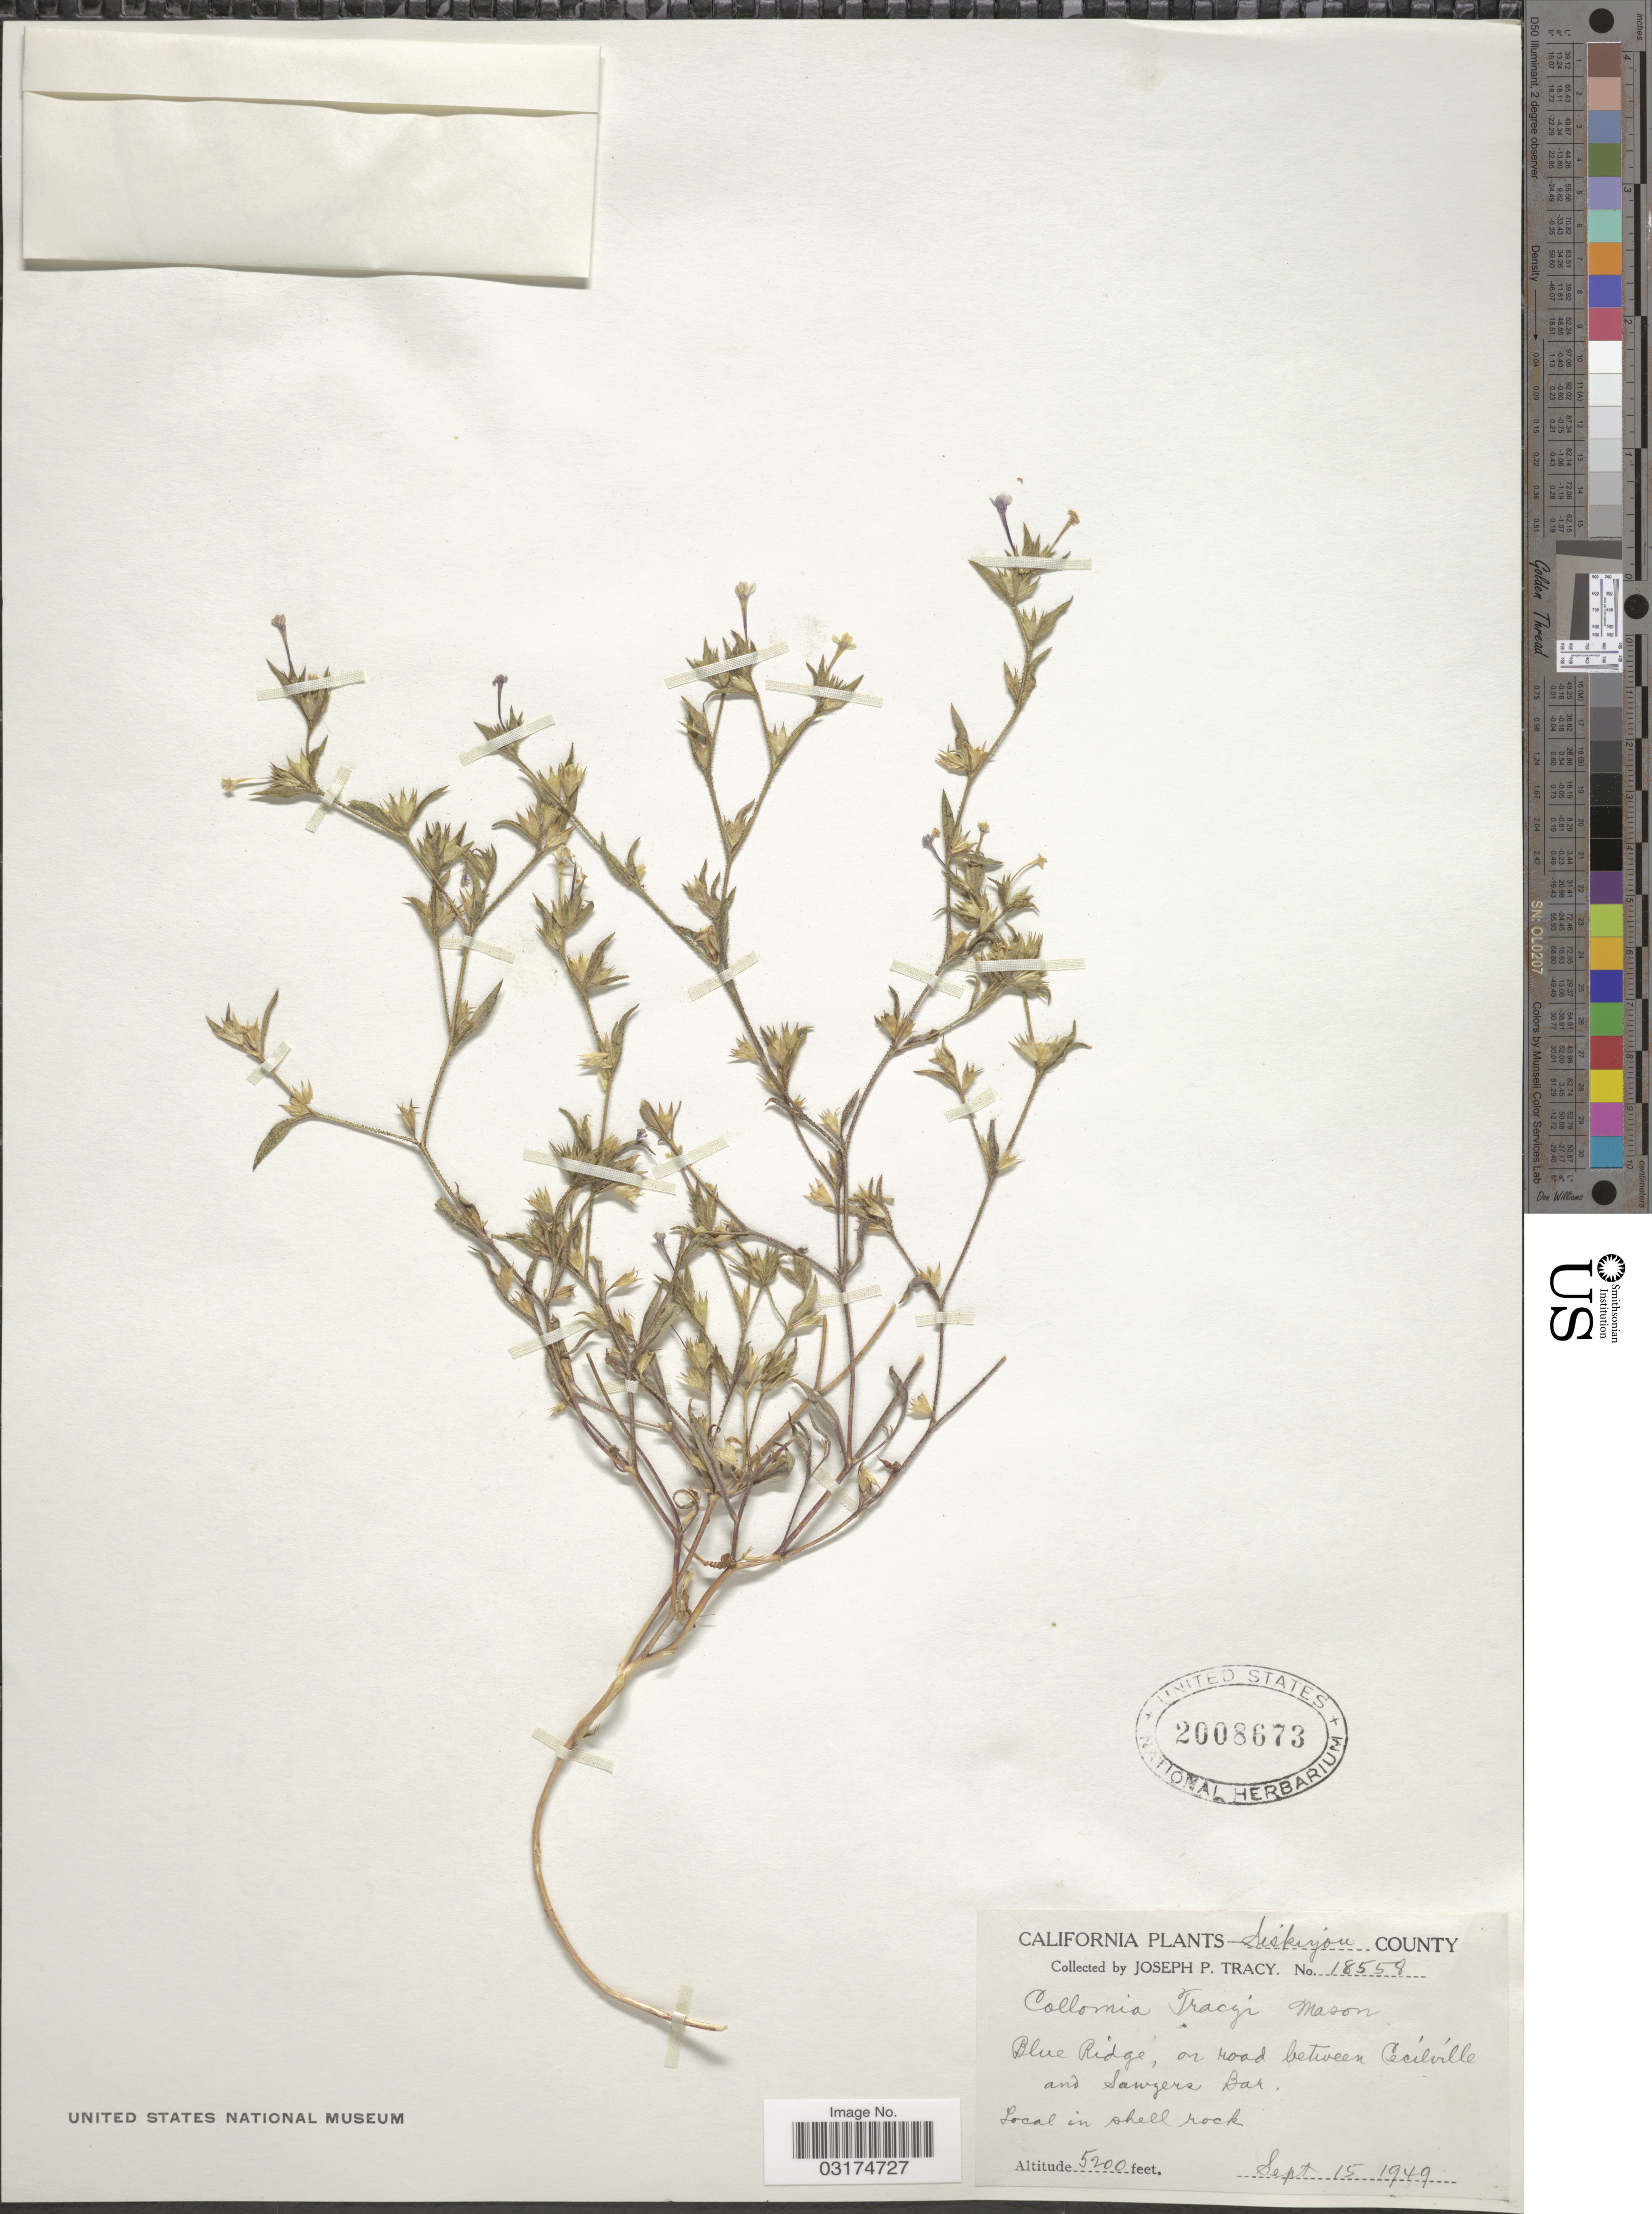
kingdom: Plantae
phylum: Tracheophyta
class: Magnoliopsida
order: Ericales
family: Polemoniaceae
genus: Collomia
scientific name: Collomia tracyi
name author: L.R. Mason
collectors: J. Tracy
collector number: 18558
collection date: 1949-09-15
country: United States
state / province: California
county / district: Siskiyou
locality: Siskiyou County. Blue Ridge, on road between Cecilville and Sawyers Bar.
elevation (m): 1585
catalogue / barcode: US 2008673